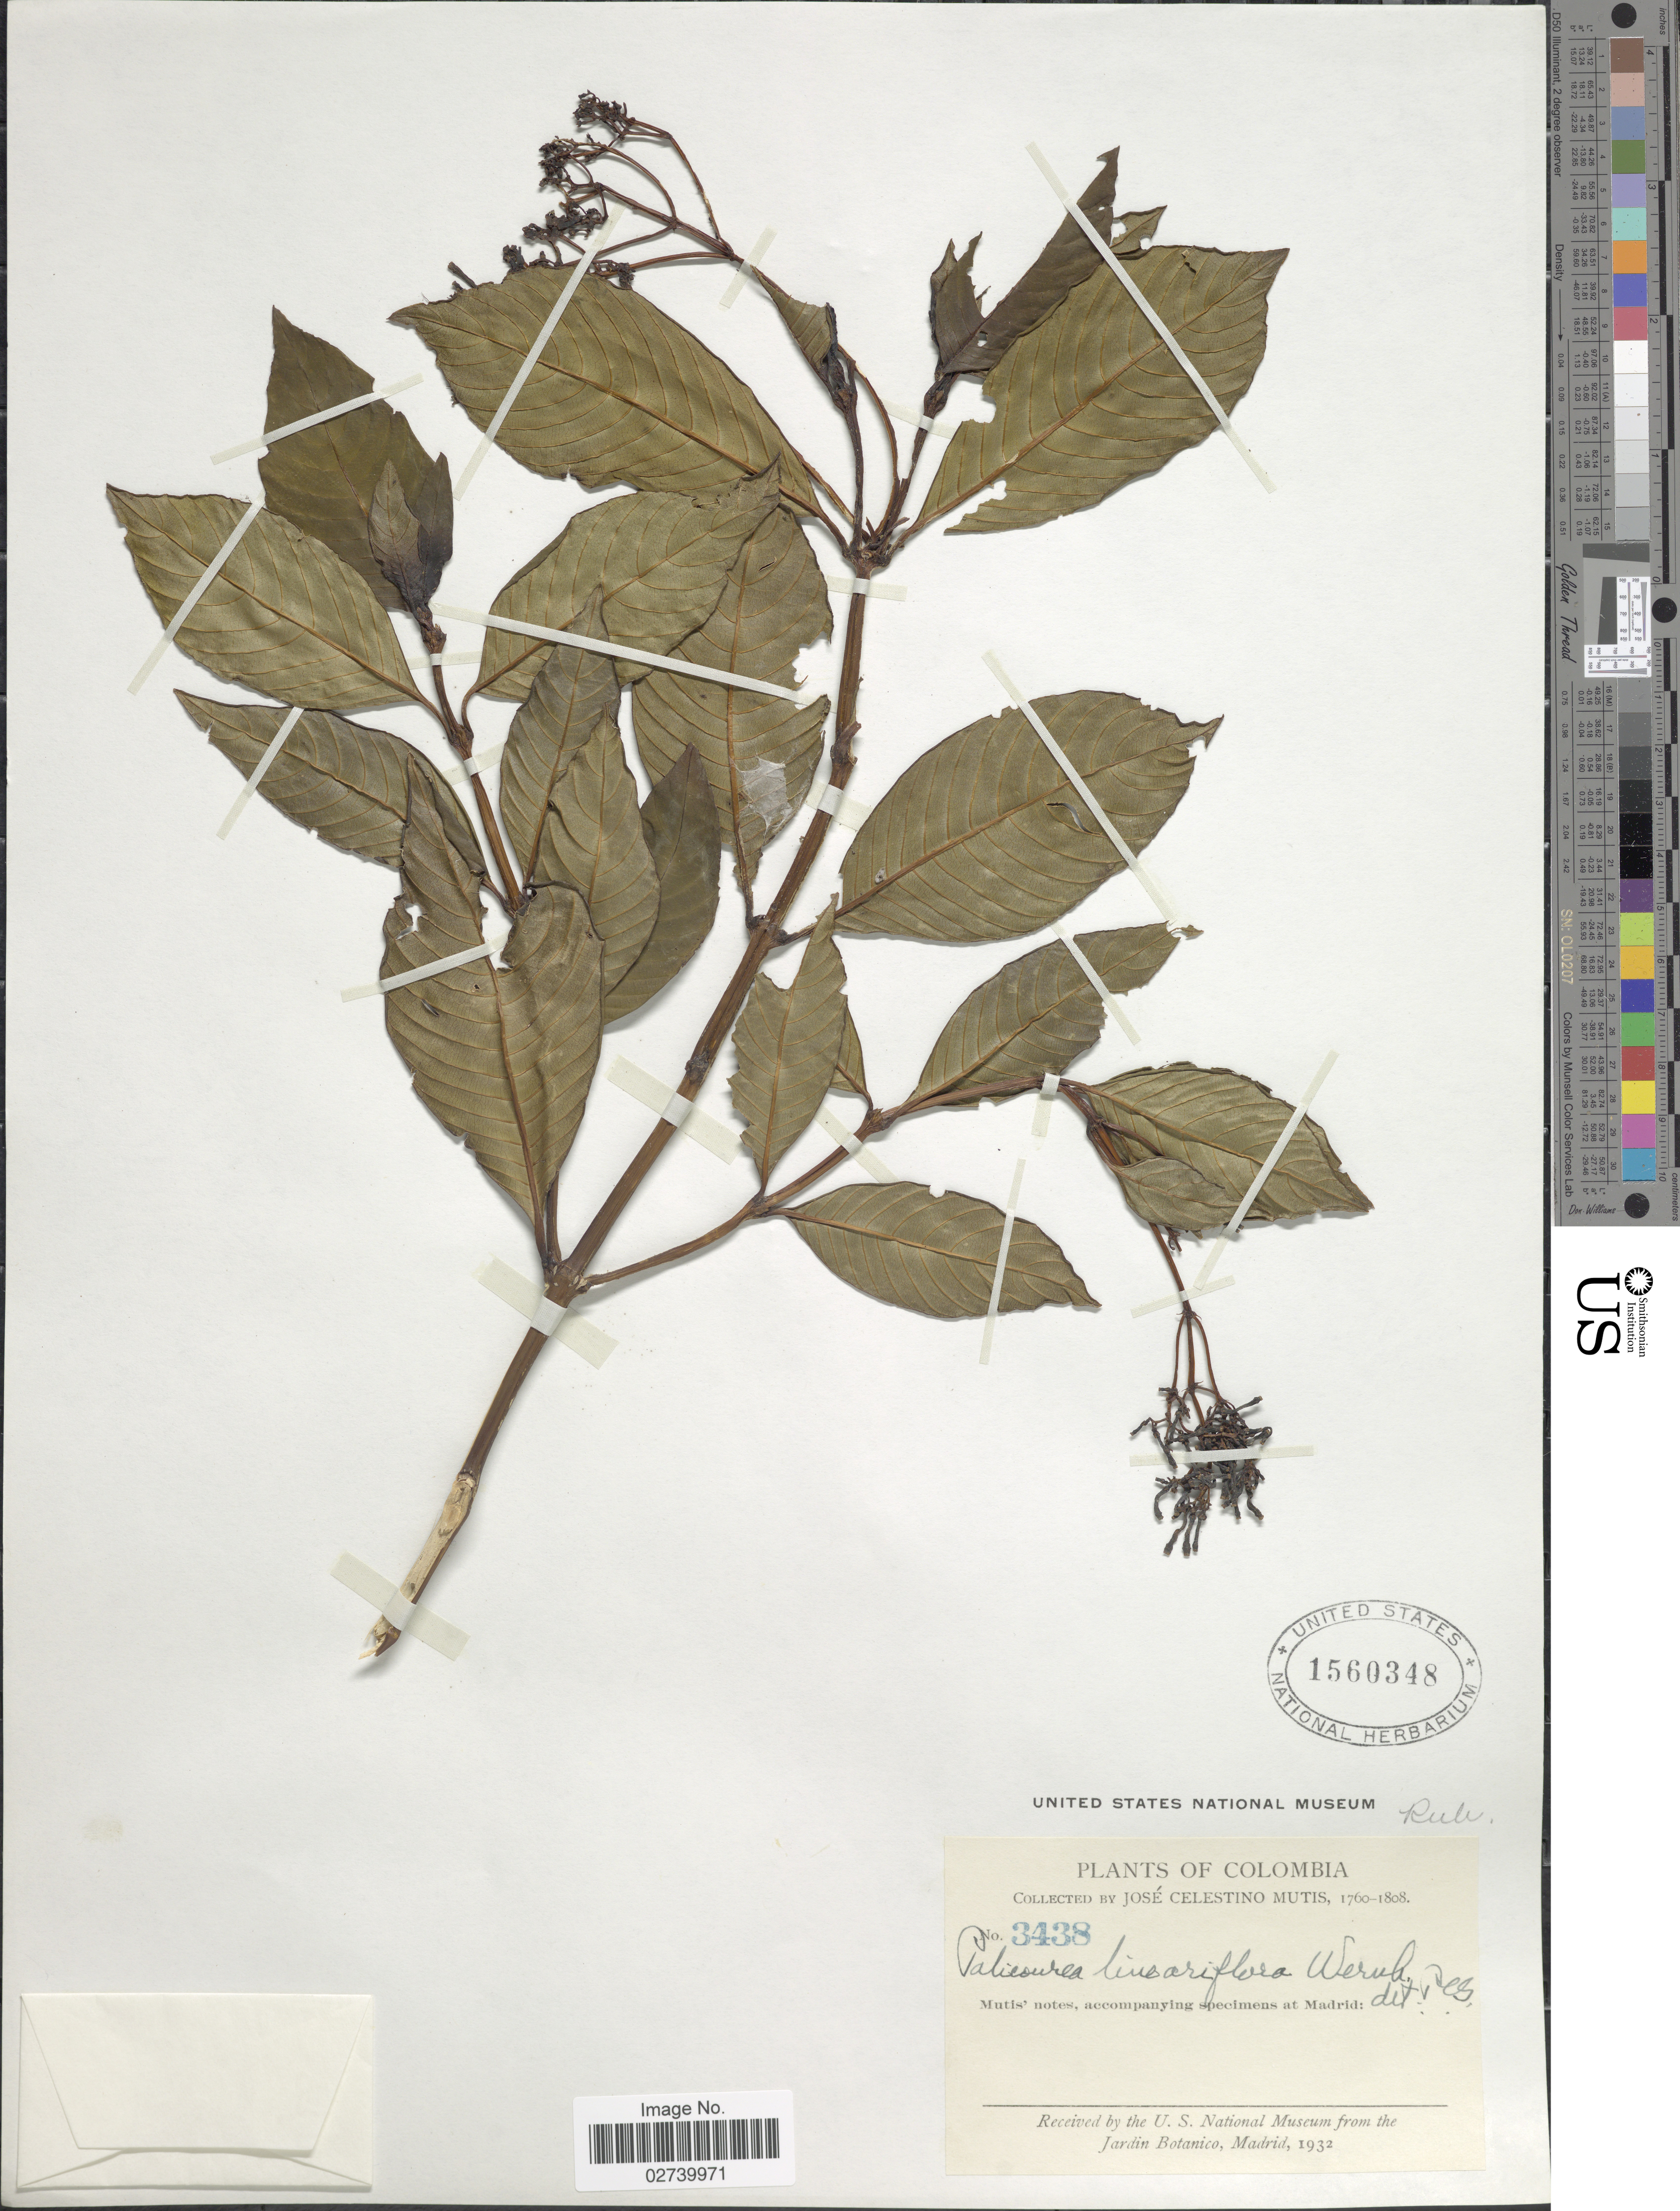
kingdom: Plantae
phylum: Tracheophyta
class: Magnoliopsida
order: Gentianales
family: Rubiaceae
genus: Palicourea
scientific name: Palicourea lineariflora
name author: Wernham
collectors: J. C. B. Mutis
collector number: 3438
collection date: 1760/1808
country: Colombia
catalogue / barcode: US 1560348